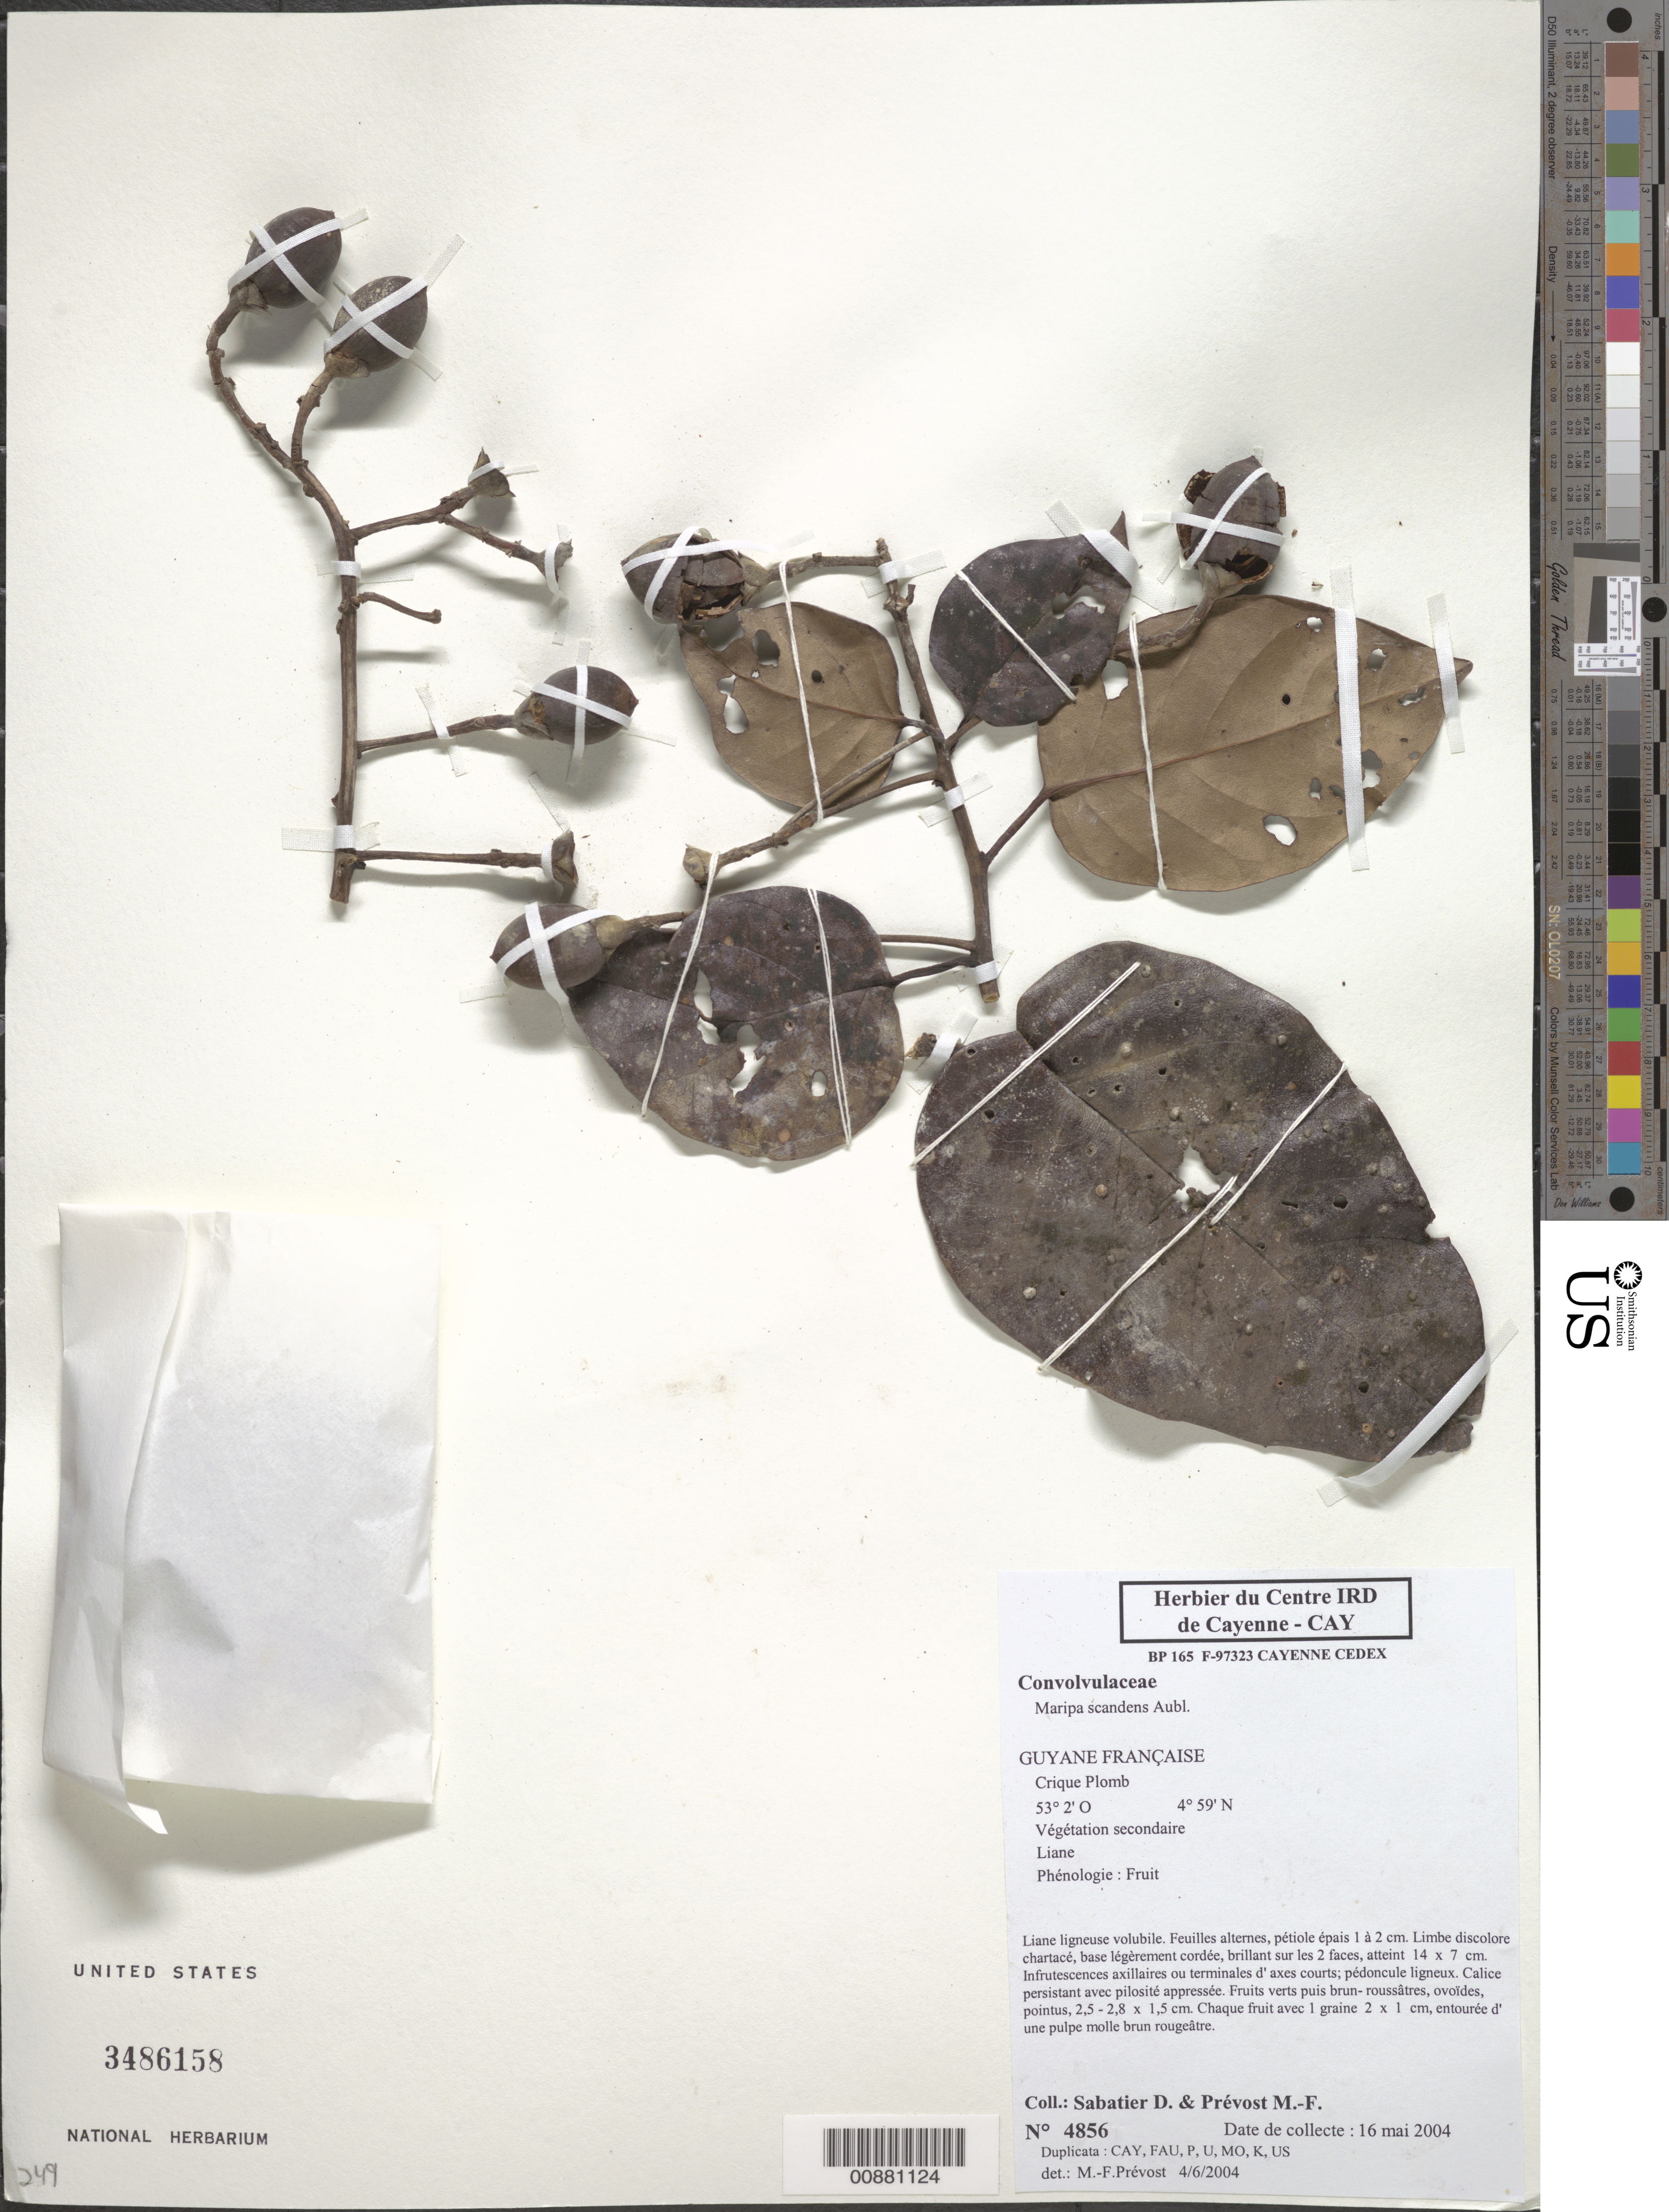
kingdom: Plantae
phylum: Tracheophyta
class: Magnoliopsida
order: Solanales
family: Convolvulaceae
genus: Maripa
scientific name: Maripa scandens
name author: Aubl.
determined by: Prévost, M.-F.; Sabatier, D.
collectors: D. Sabatier & M.-F. Prévost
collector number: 4856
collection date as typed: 16-May-04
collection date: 2004-05-16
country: French Guiana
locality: Crique Plomb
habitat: Végétation secondaire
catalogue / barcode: US 3486158